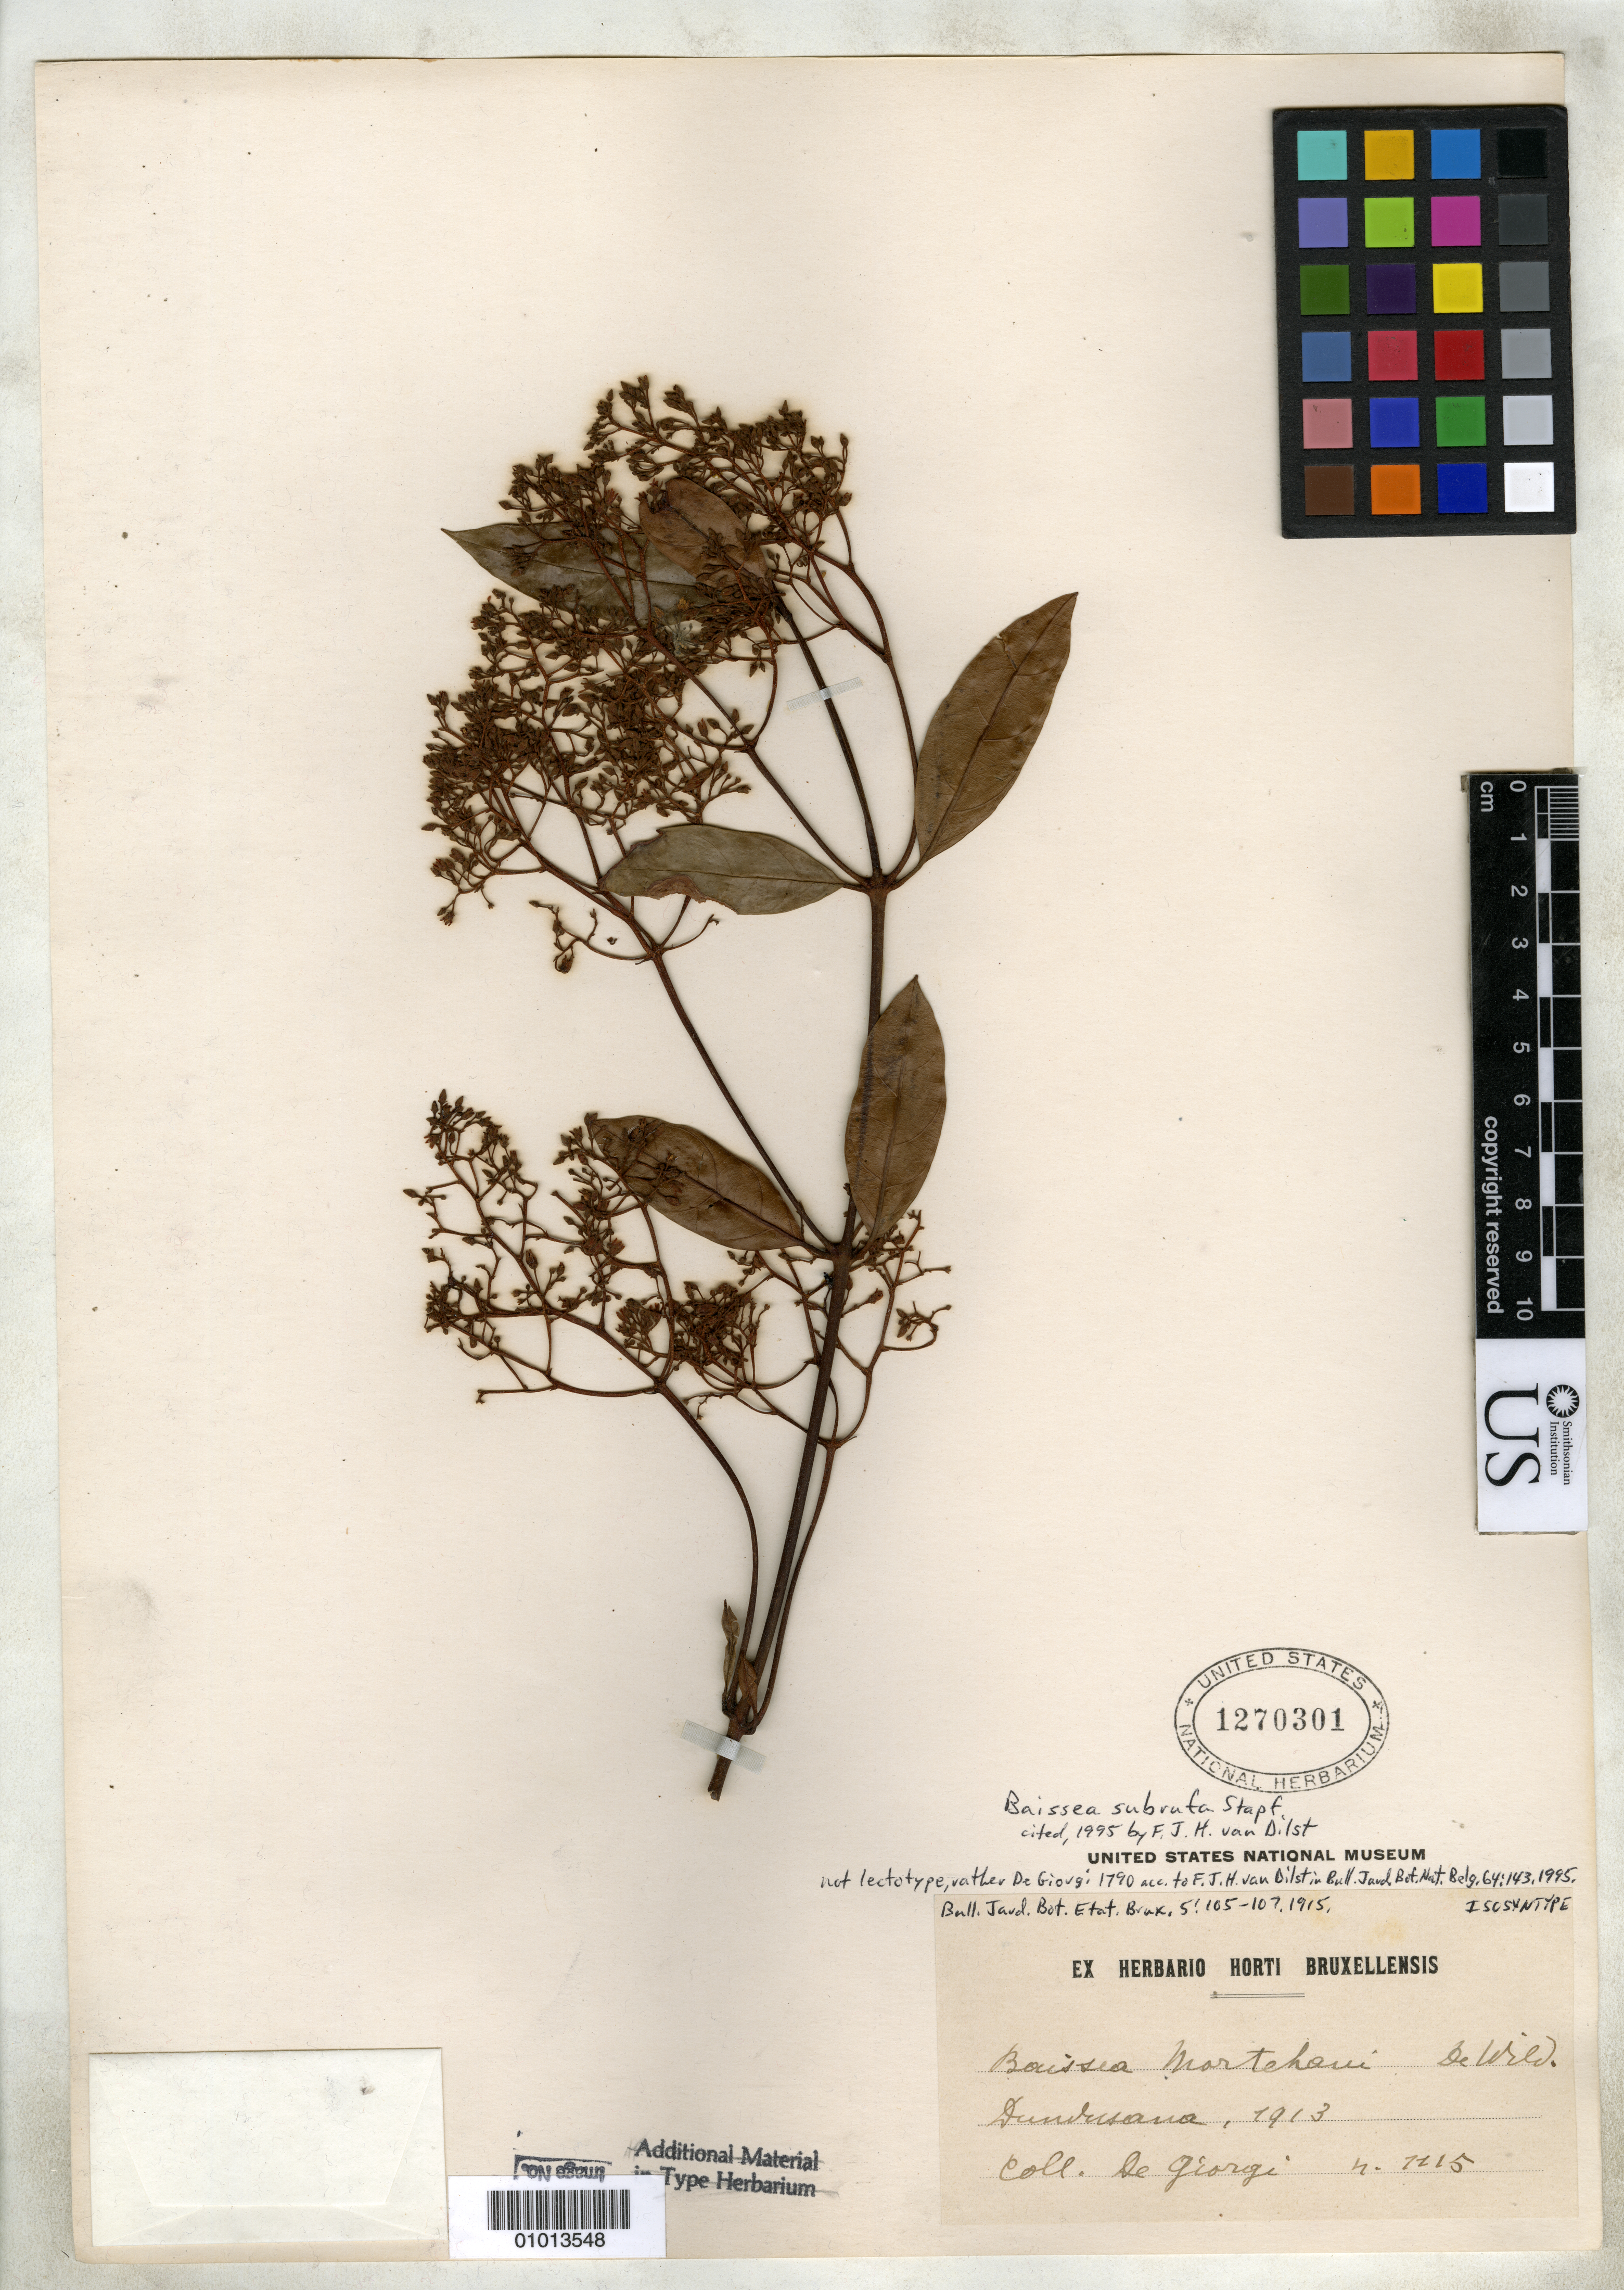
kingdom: Plantae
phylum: Tracheophyta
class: Magnoliopsida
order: Gentianales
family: Apocynaceae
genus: Baissea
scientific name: Baissea mortehanii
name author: De Wild.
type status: Isosyntype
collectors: S. de Giorgi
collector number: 1115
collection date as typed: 1913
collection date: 1913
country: Congo, Democratic Republic of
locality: Dundusana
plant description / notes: Currenty accepted name as cited by van Dilst, 1995.; Lectotype collection is de Giorgi 1790 acc. to F.J. Van Dilst in Bull. Bot. Nat. Belg. 64:143. 1995.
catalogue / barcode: US 1270301